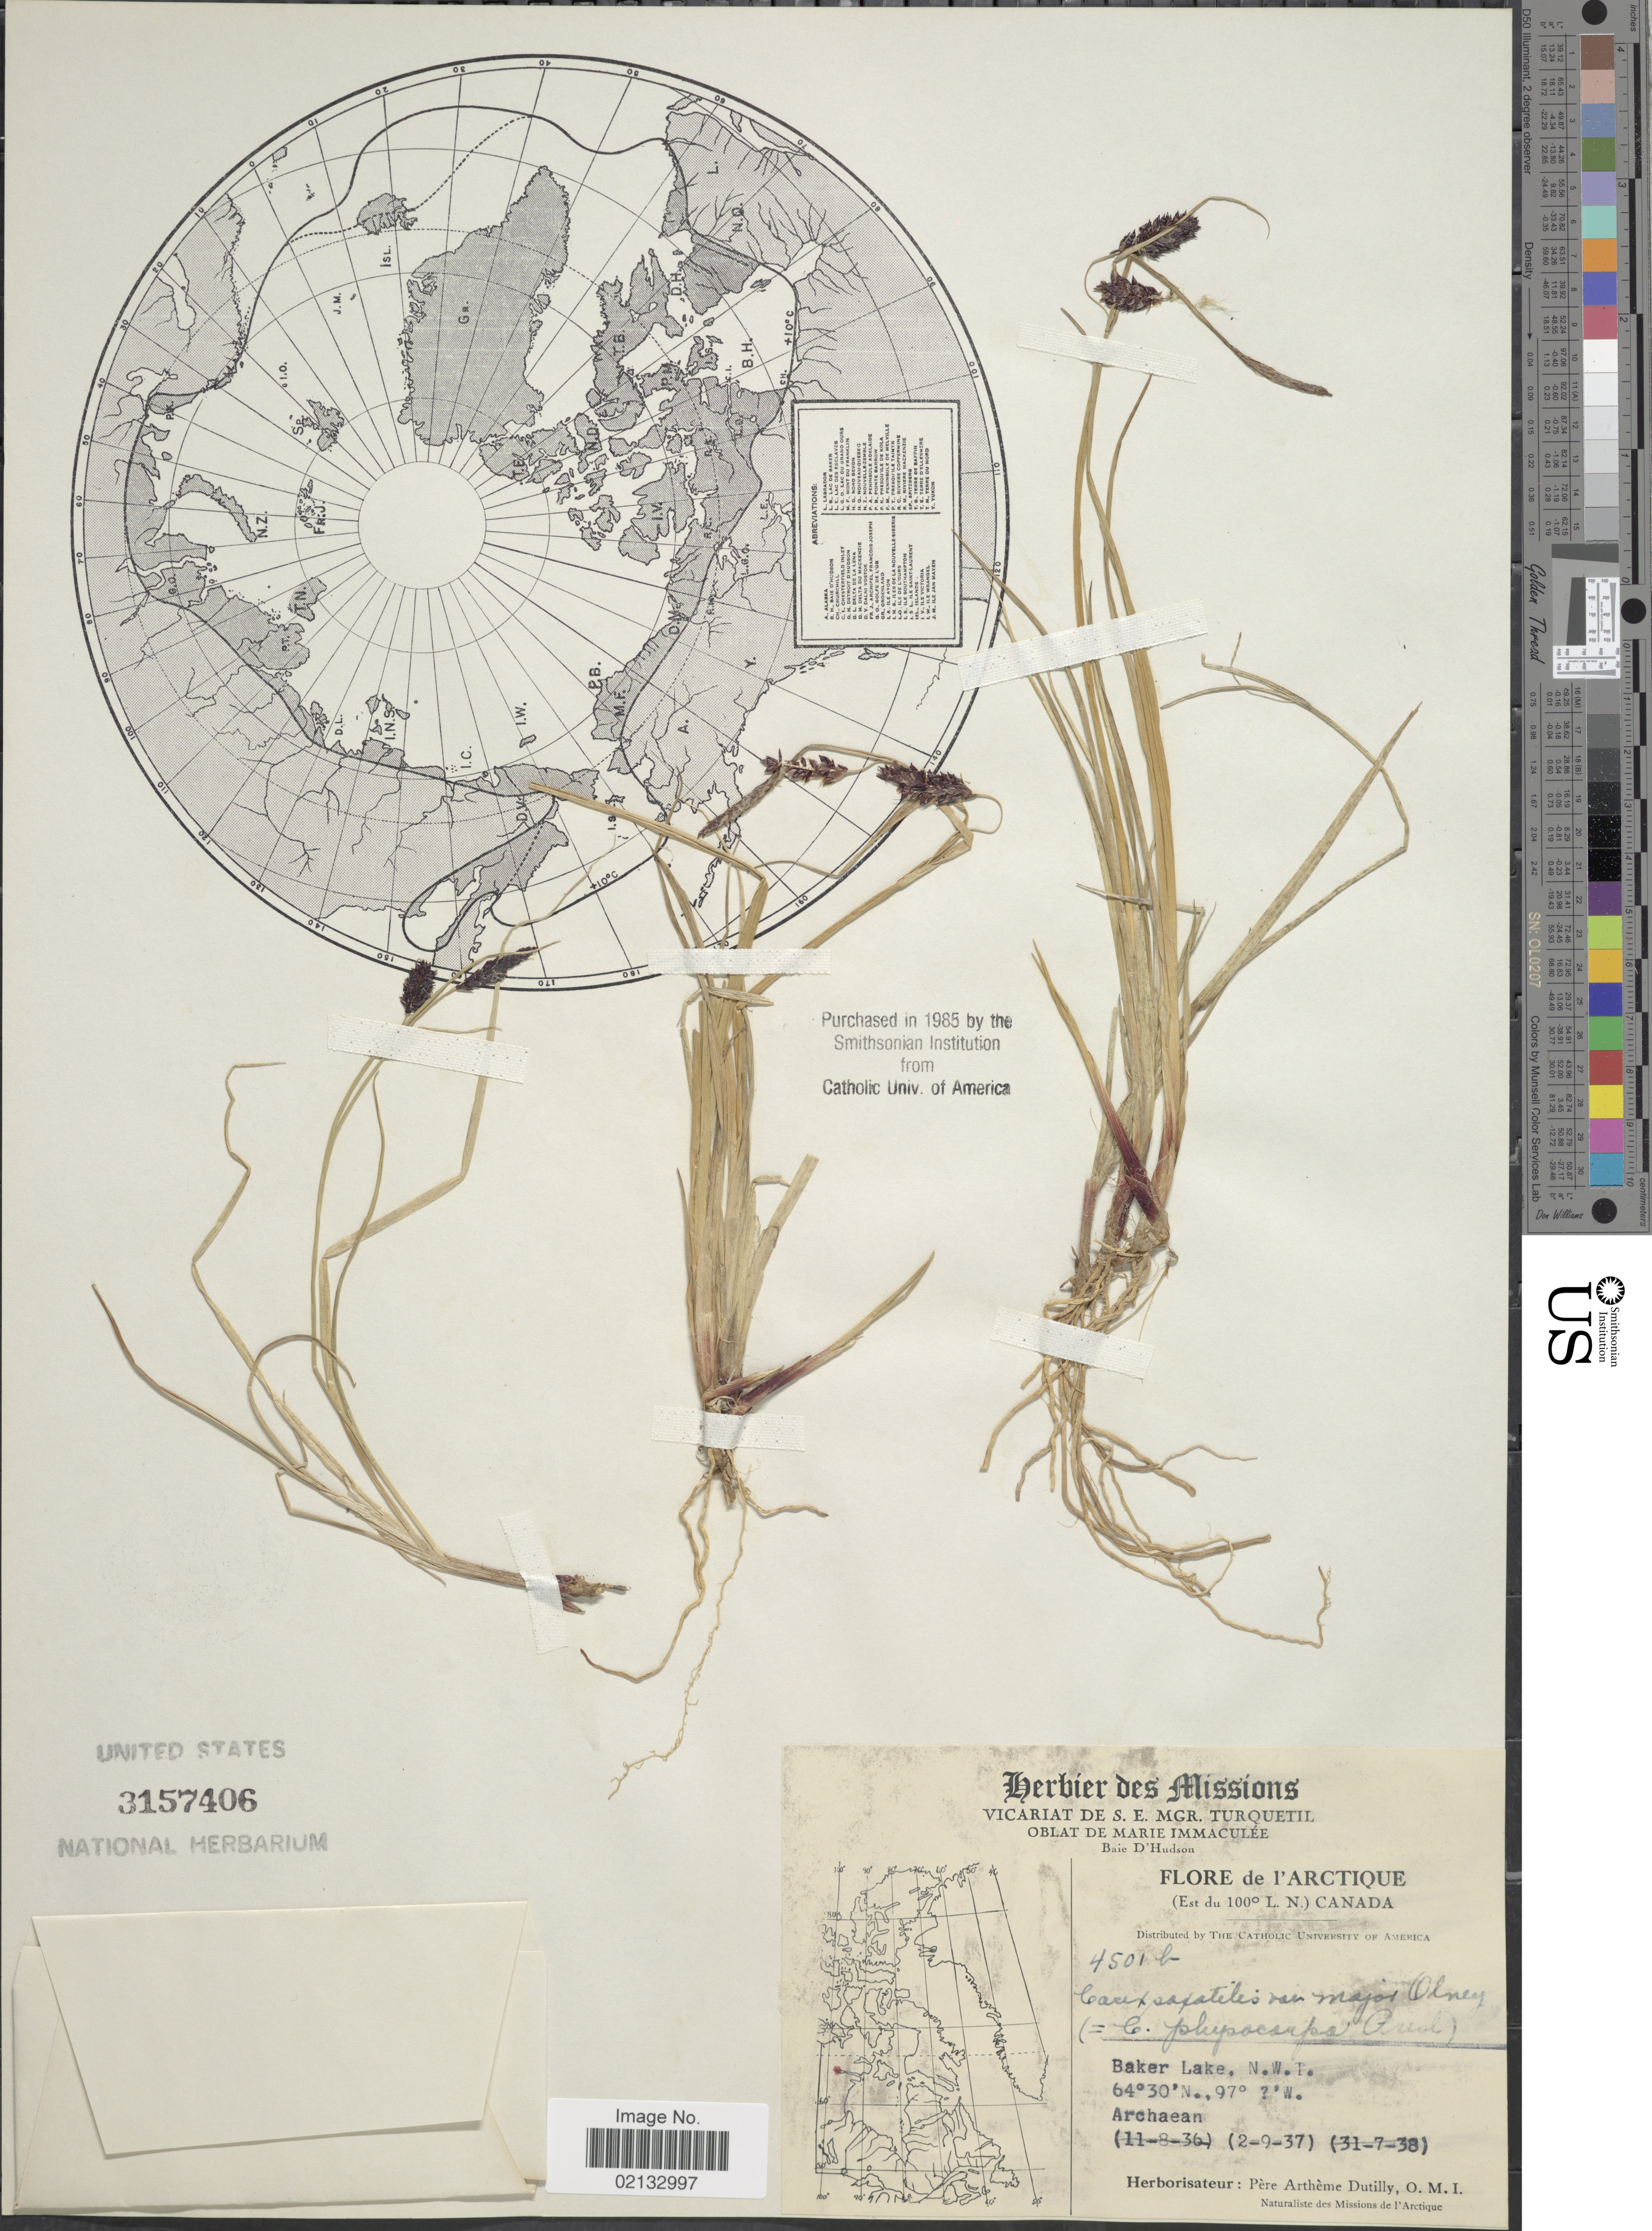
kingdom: Plantae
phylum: Tracheophyta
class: Liliopsida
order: Poales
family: Cyperaceae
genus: Carex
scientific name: Carex saxatilis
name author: L.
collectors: A. Dutilly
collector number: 4501b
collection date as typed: Transcribed d/m/y: 2/9/37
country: Canada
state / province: Northwest Territories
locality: L'Arctique. (Est du 100º L.N.) Baker Lake, N.W.T.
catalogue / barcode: US 3157406